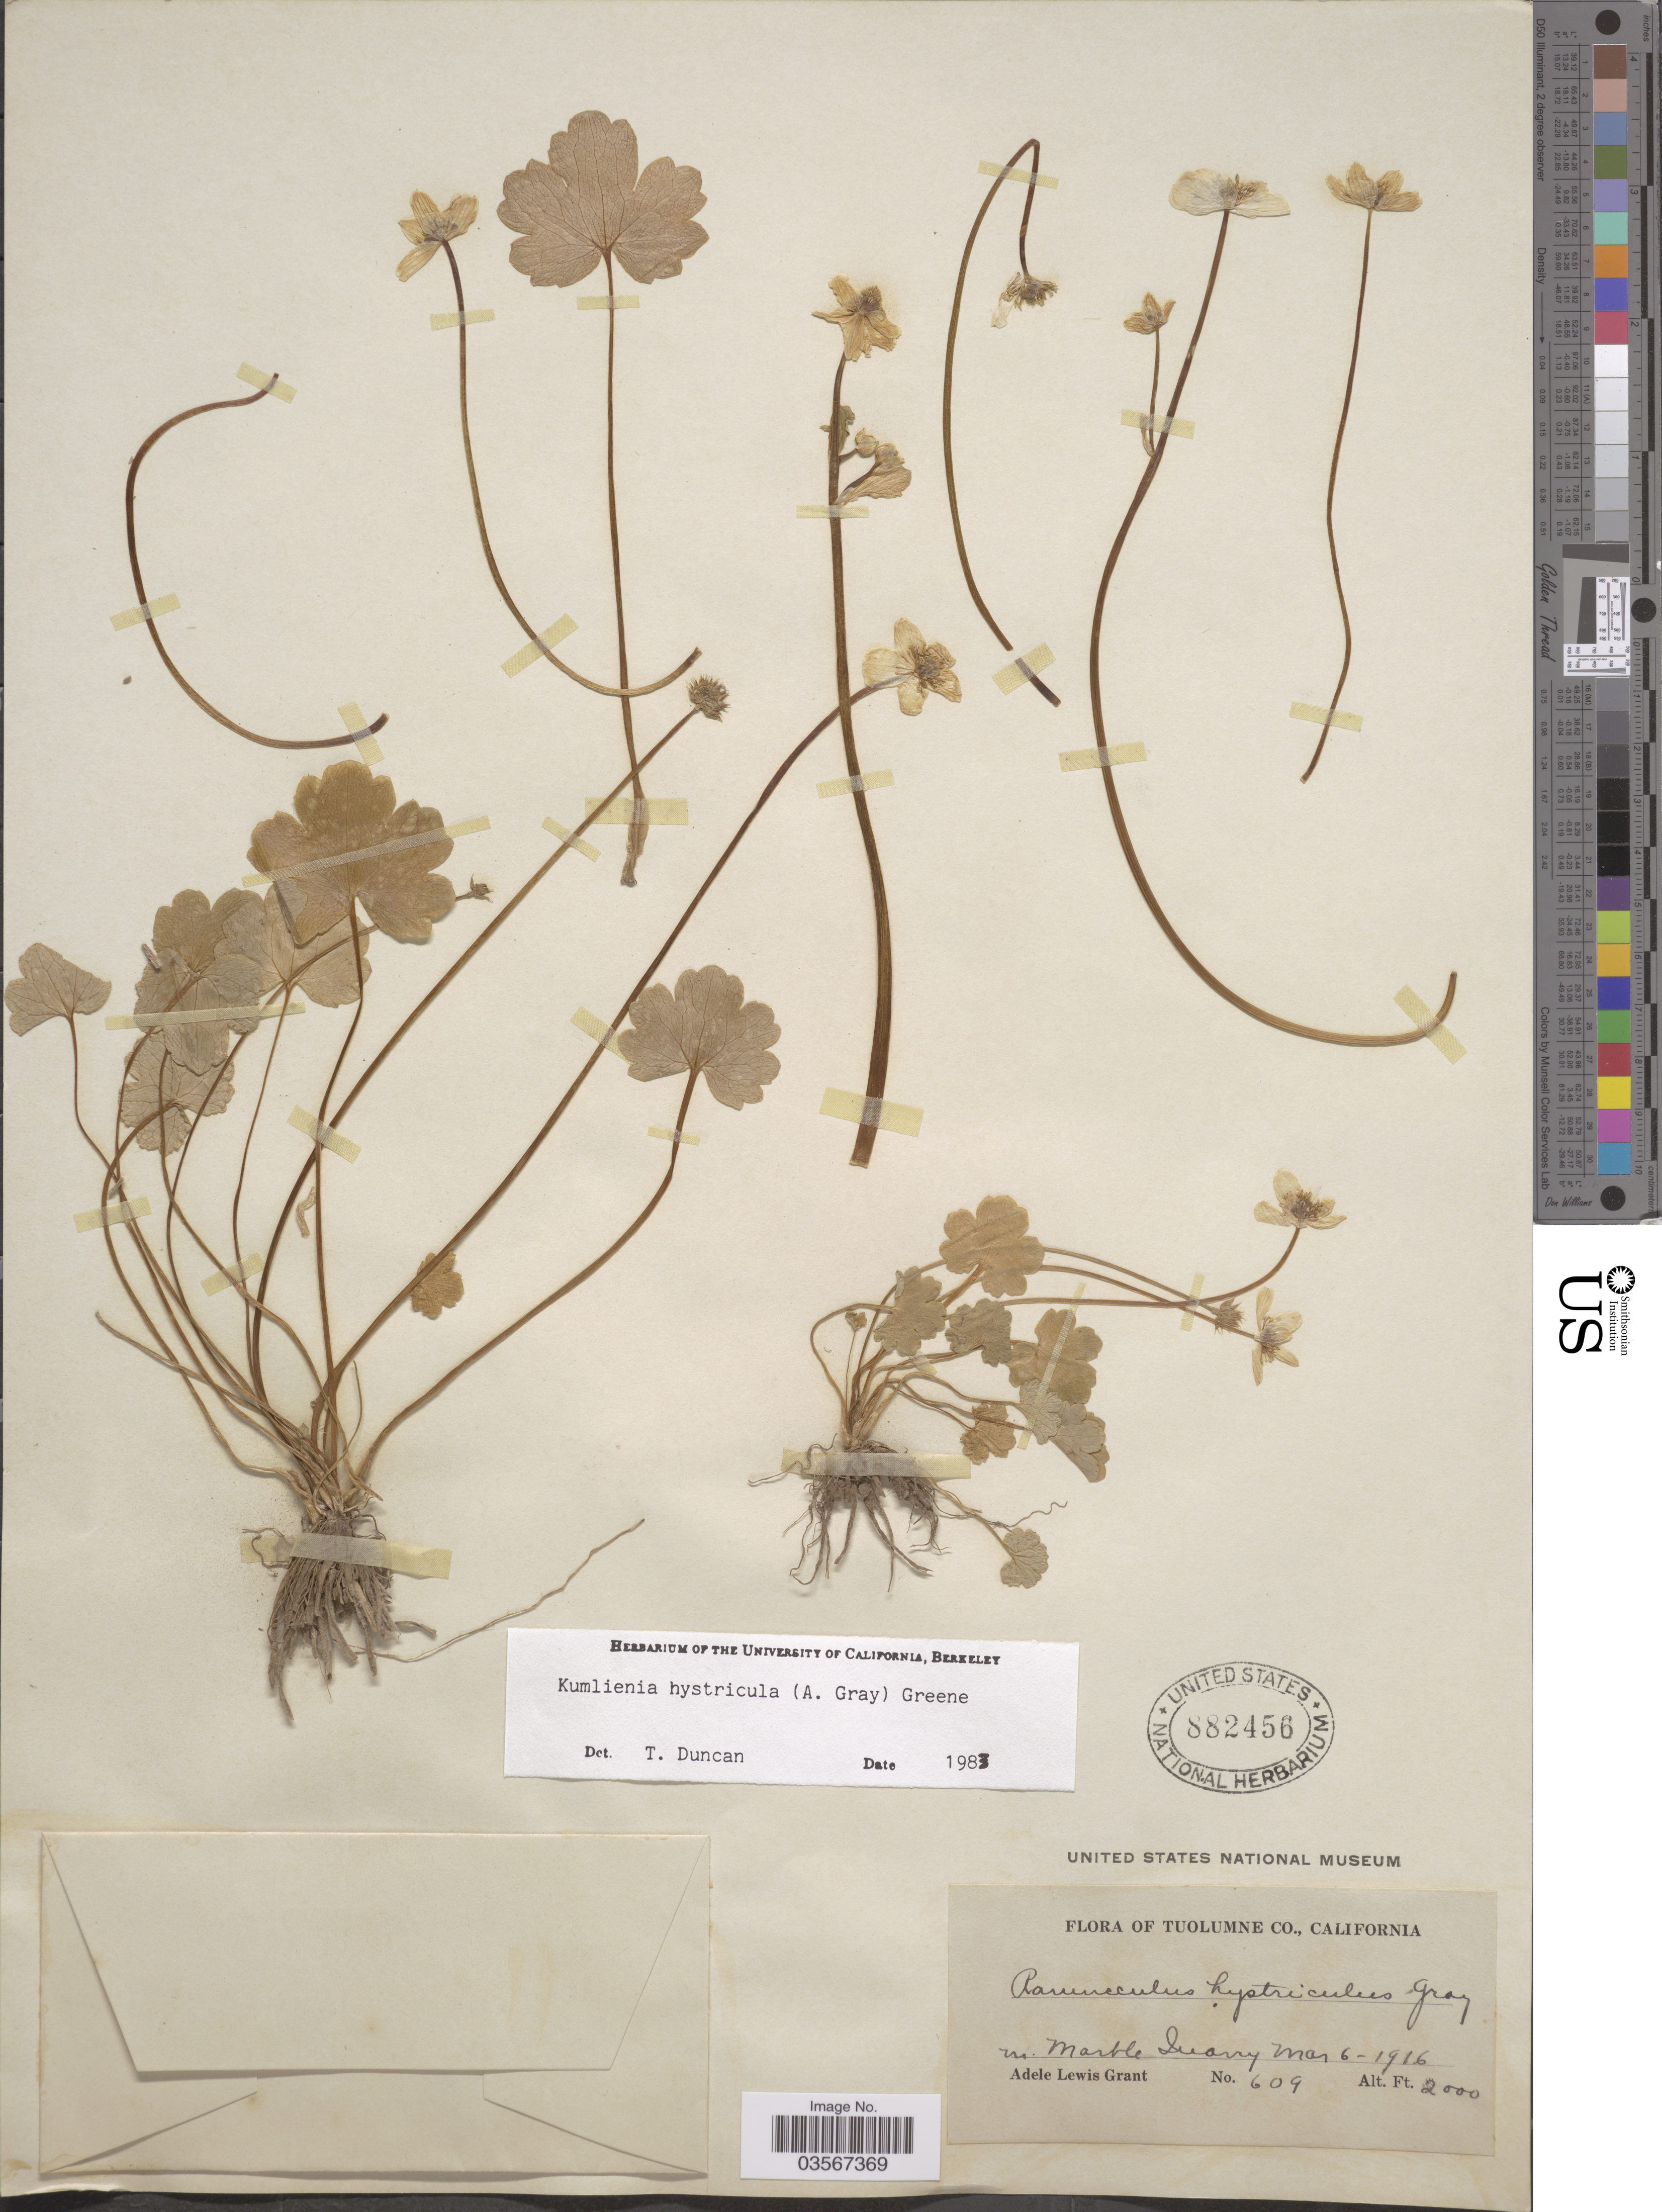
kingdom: Plantae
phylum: Tracheophyta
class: Magnoliopsida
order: Ranunculales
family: Ranunculaceae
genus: Ranunculus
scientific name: Ranunculus hystriculus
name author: A. Gray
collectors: A. L. Grant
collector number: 609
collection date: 1916-03-06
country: United States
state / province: California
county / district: Tuolumne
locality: Tuolumne Co., nr. Marble Quarry.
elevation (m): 610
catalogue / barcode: US 882456